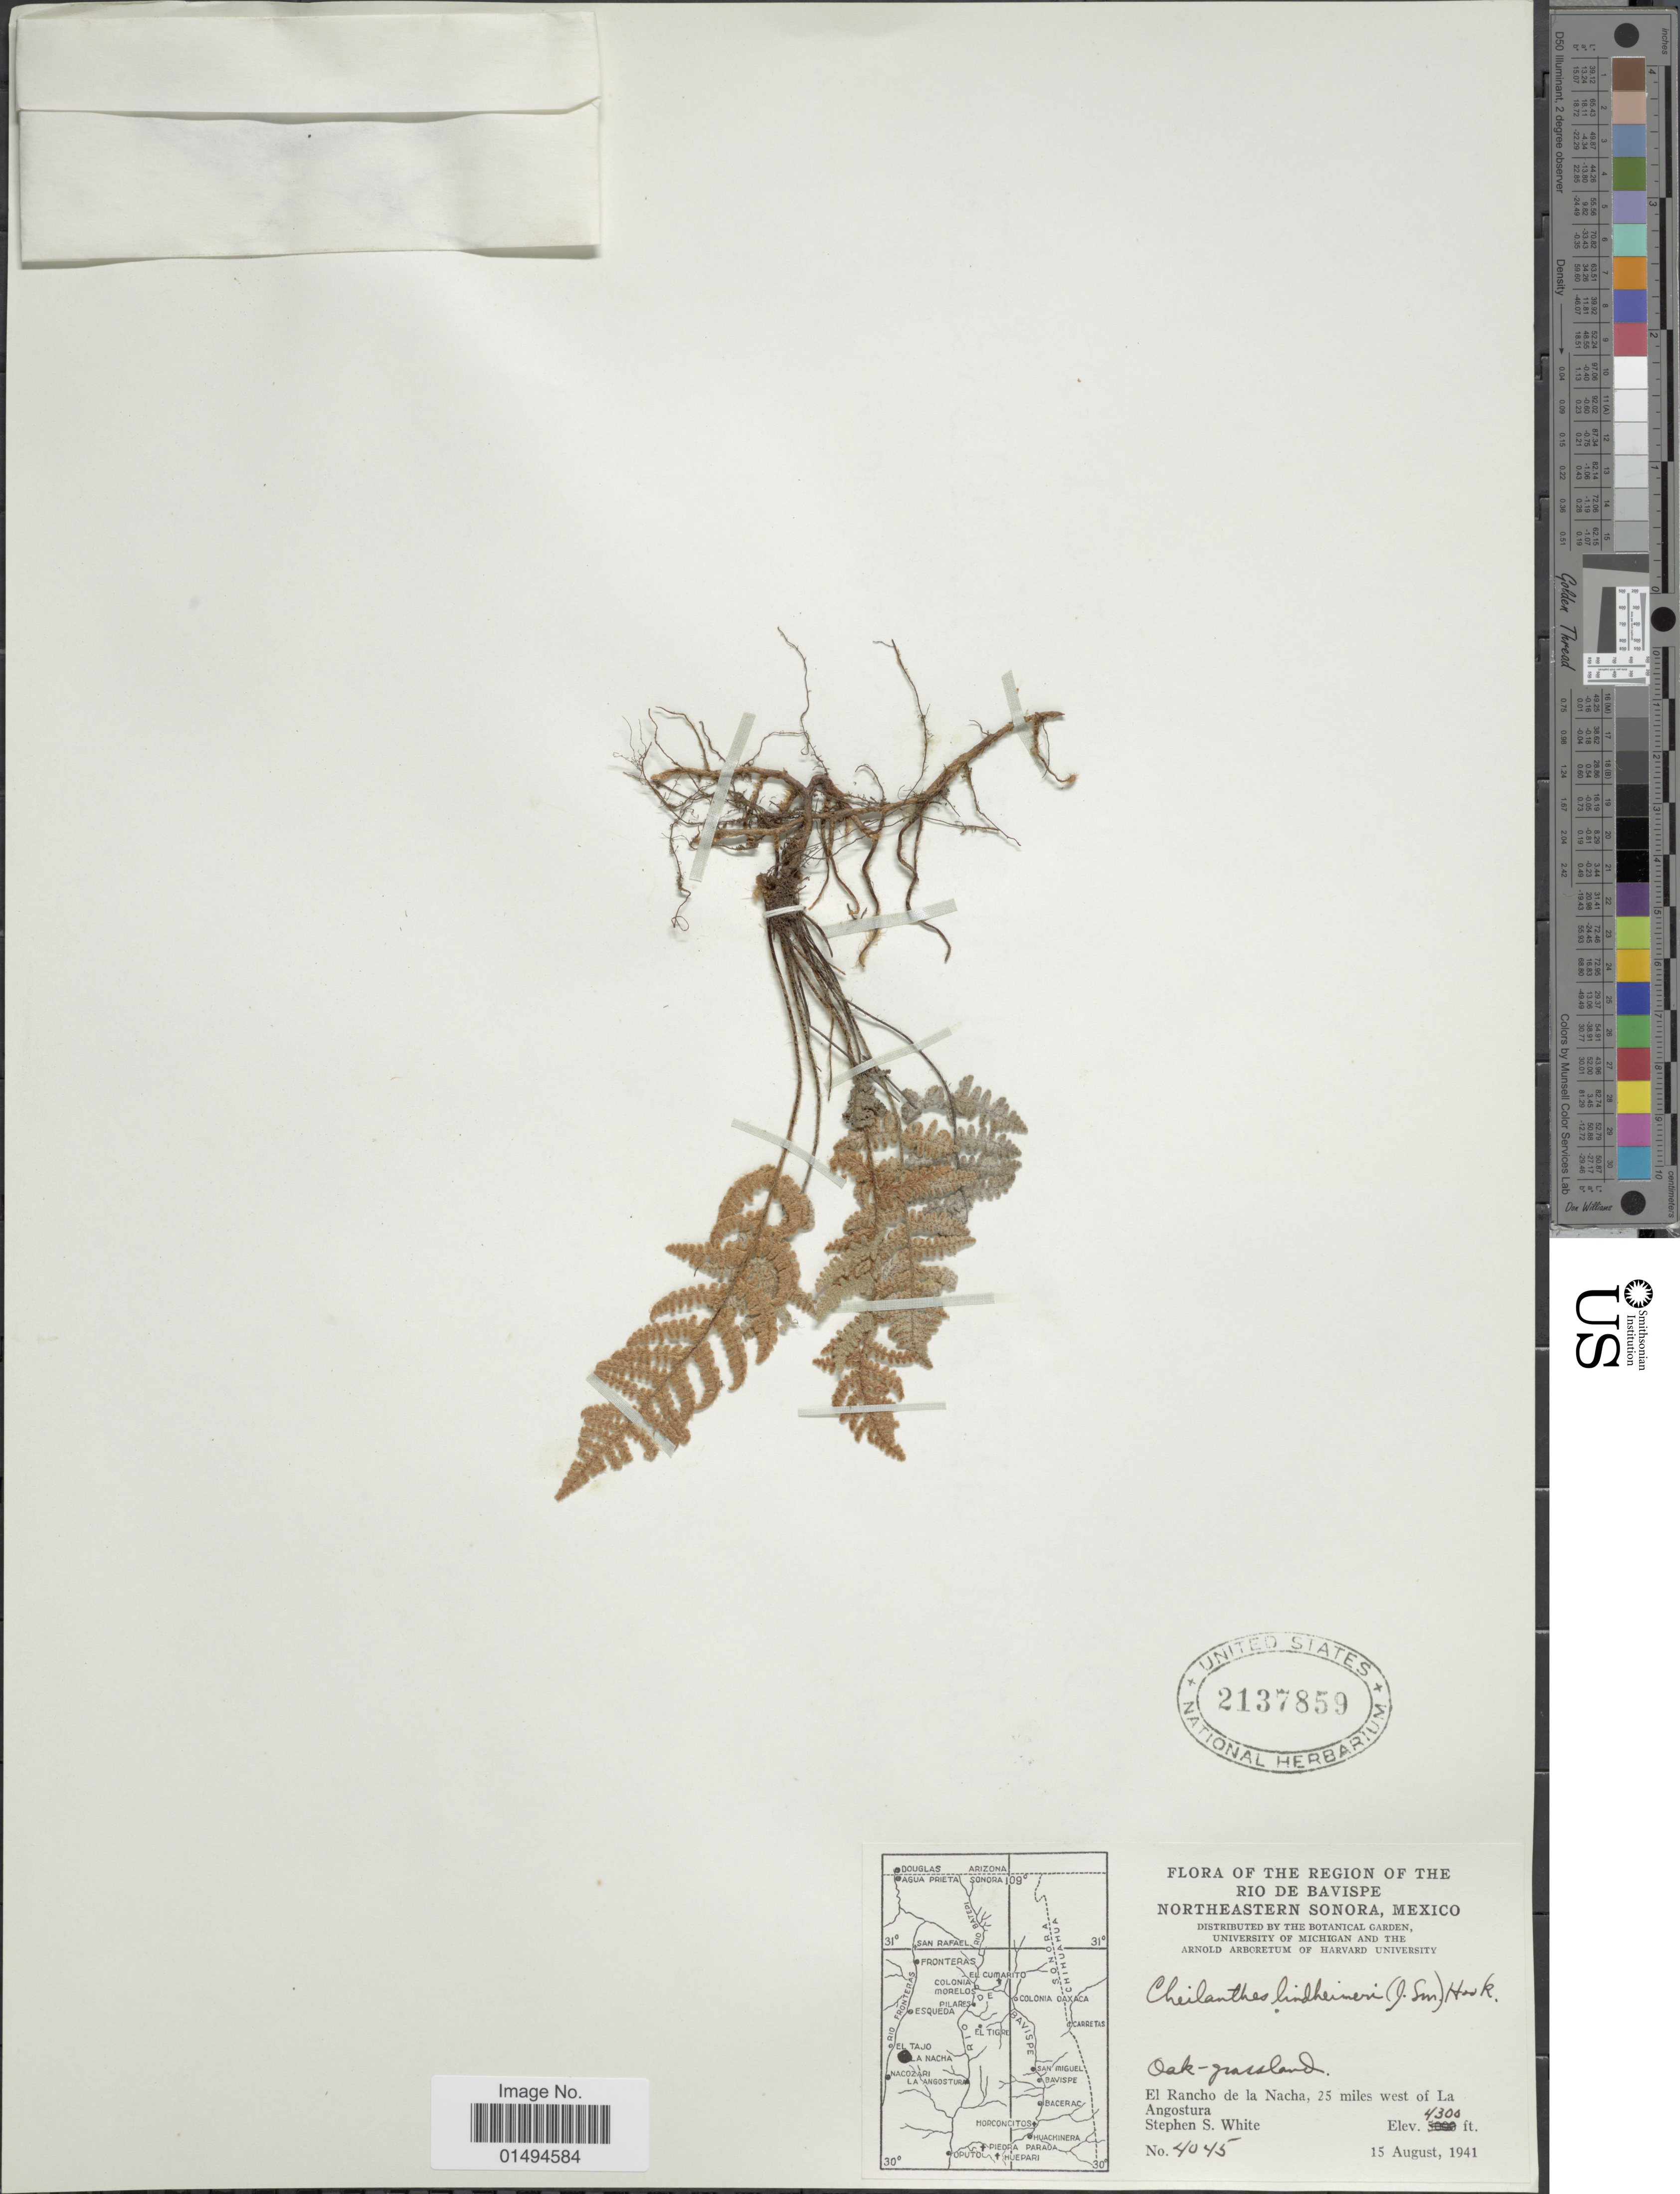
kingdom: Plantae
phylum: Tracheophyta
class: Polypodiopsida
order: Polypodiales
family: Pteridaceae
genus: Myriopteris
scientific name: Myriopteris lindheimeri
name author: (Hook.) J. Sm.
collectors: S. S. White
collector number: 4045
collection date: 1941-08-15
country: Mexico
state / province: Sonora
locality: El rancho de la Nacha, 25 mles west of La Angostura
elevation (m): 1311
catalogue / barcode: US 2137859